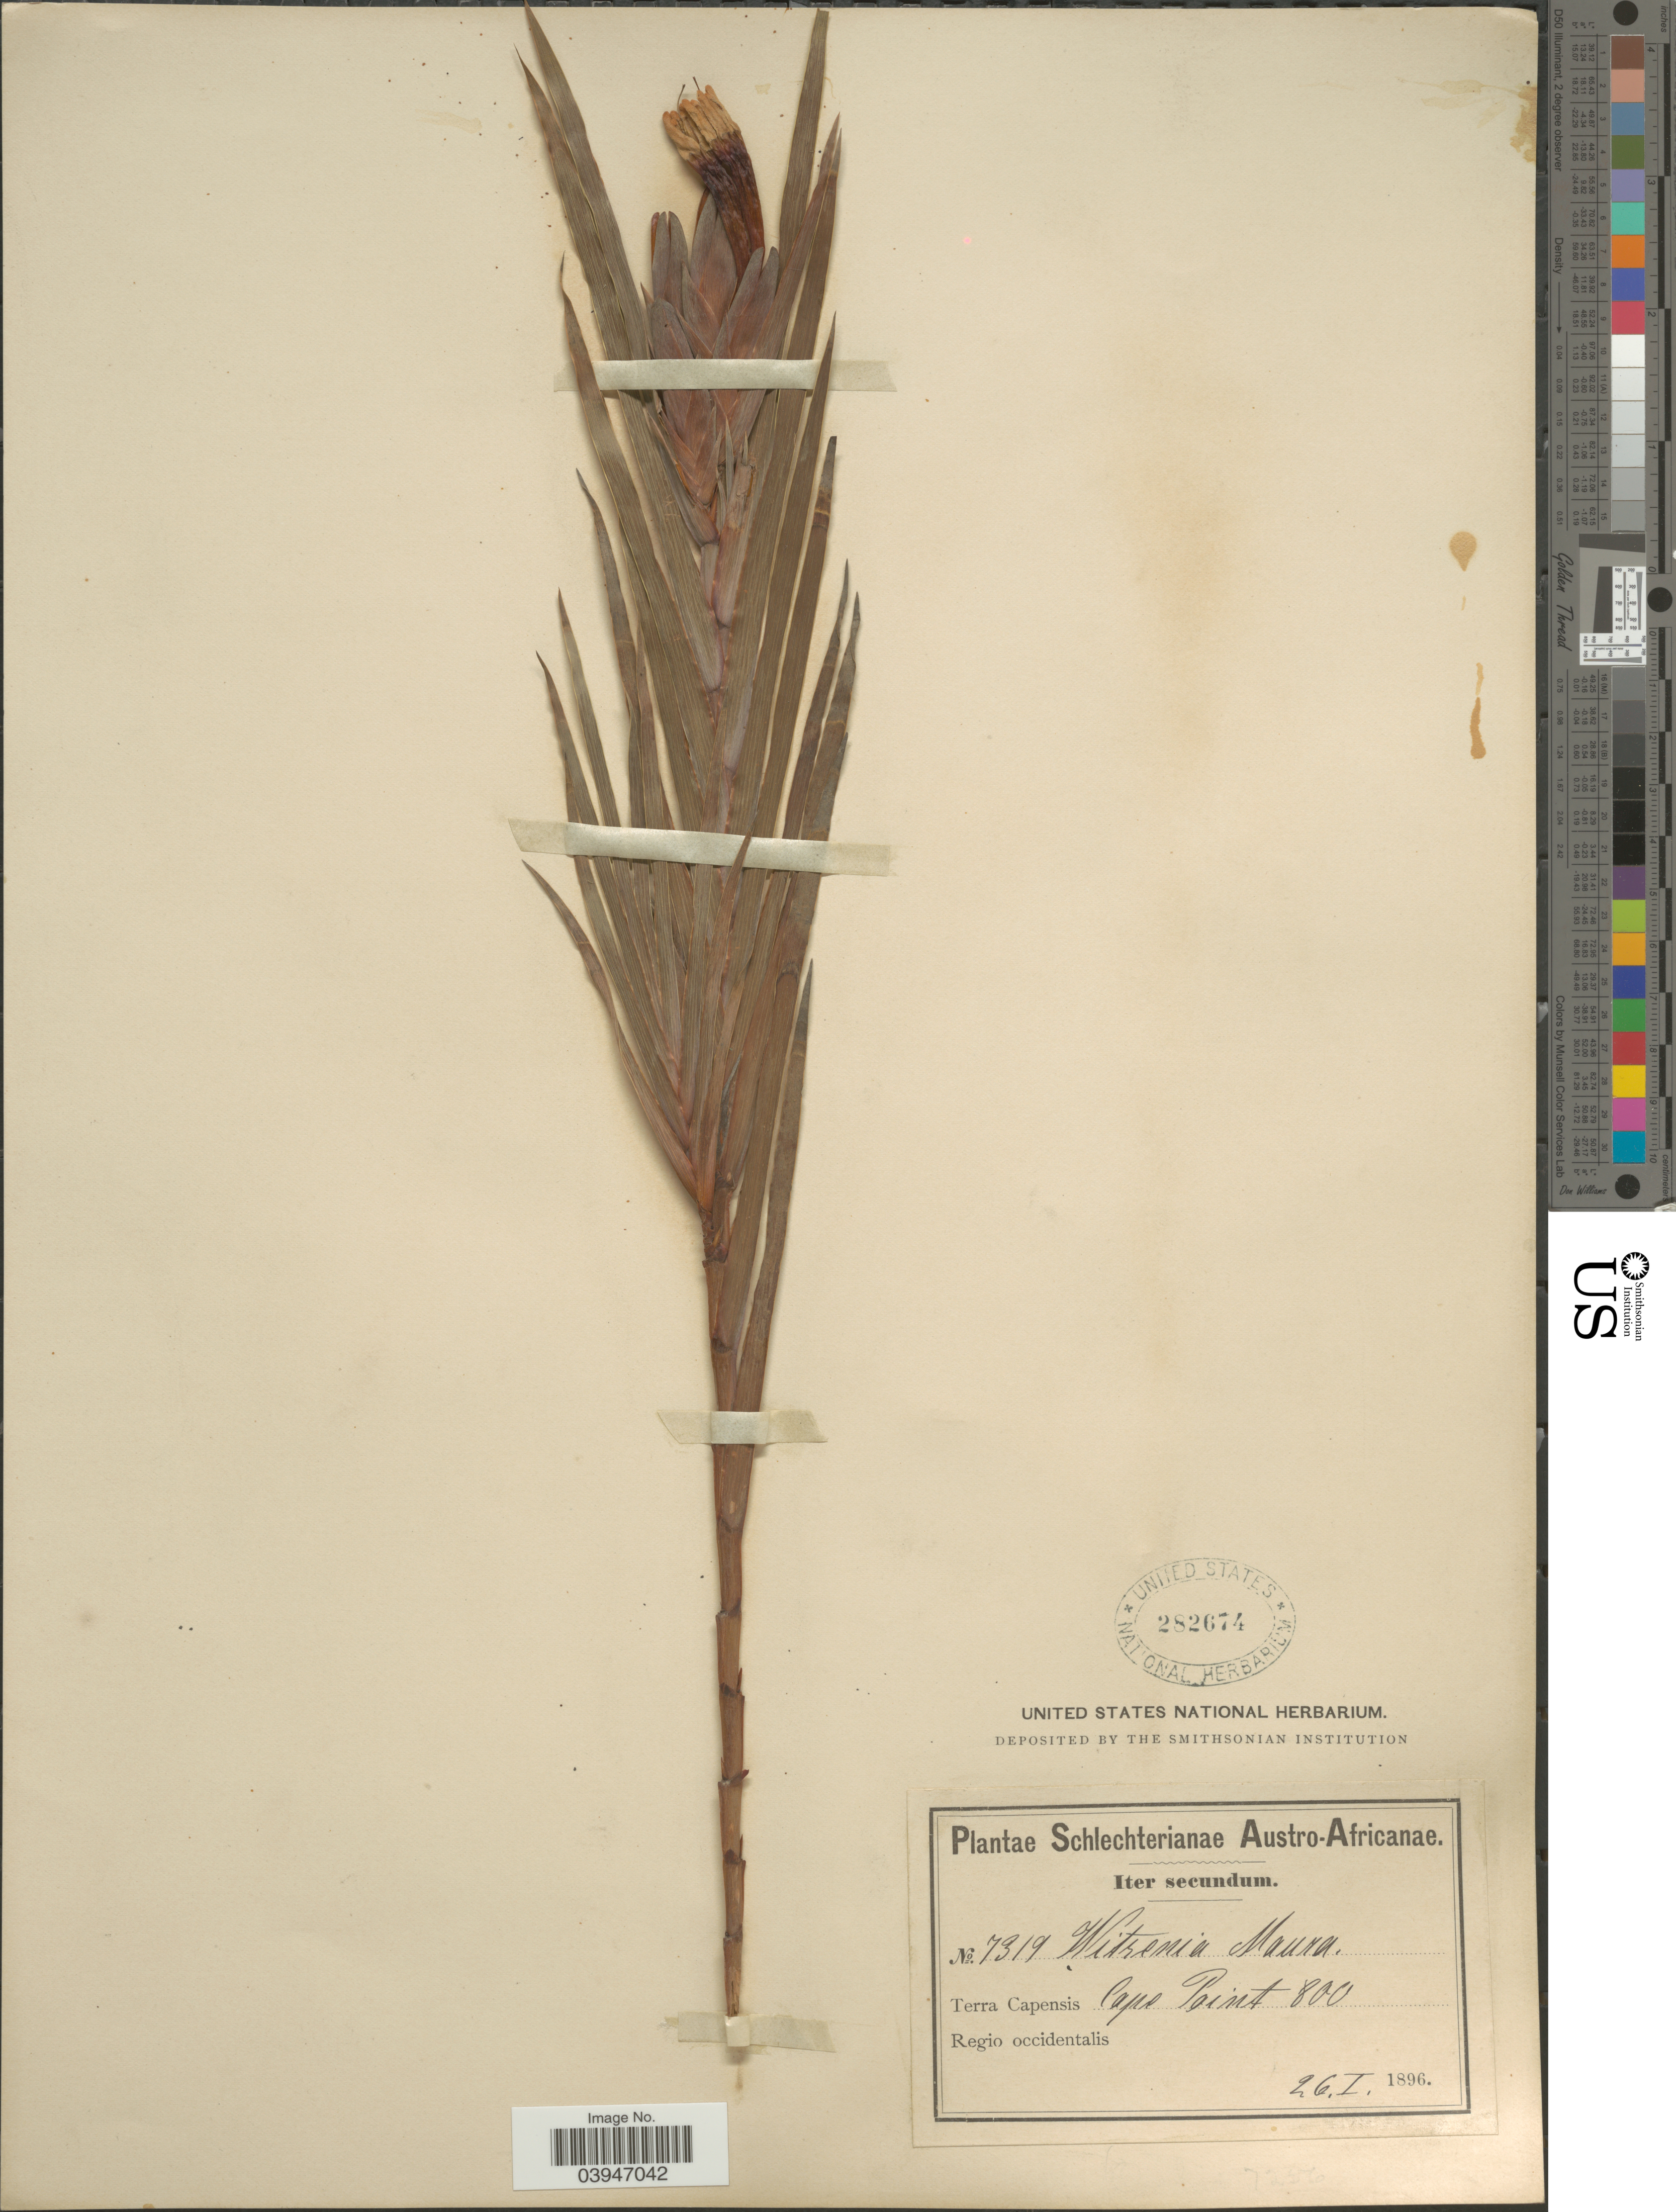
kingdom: Plantae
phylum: Tracheophyta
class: Liliopsida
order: Asparagales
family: Iridaceae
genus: Witsenia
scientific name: Witsenia maura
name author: (L.) Thunb.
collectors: Schlechter, --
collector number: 7319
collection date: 1896-01-26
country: South Africa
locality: Austro-Africanae. Terra Capensis. Cape Point. Regio occidentalis.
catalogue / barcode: US 282674